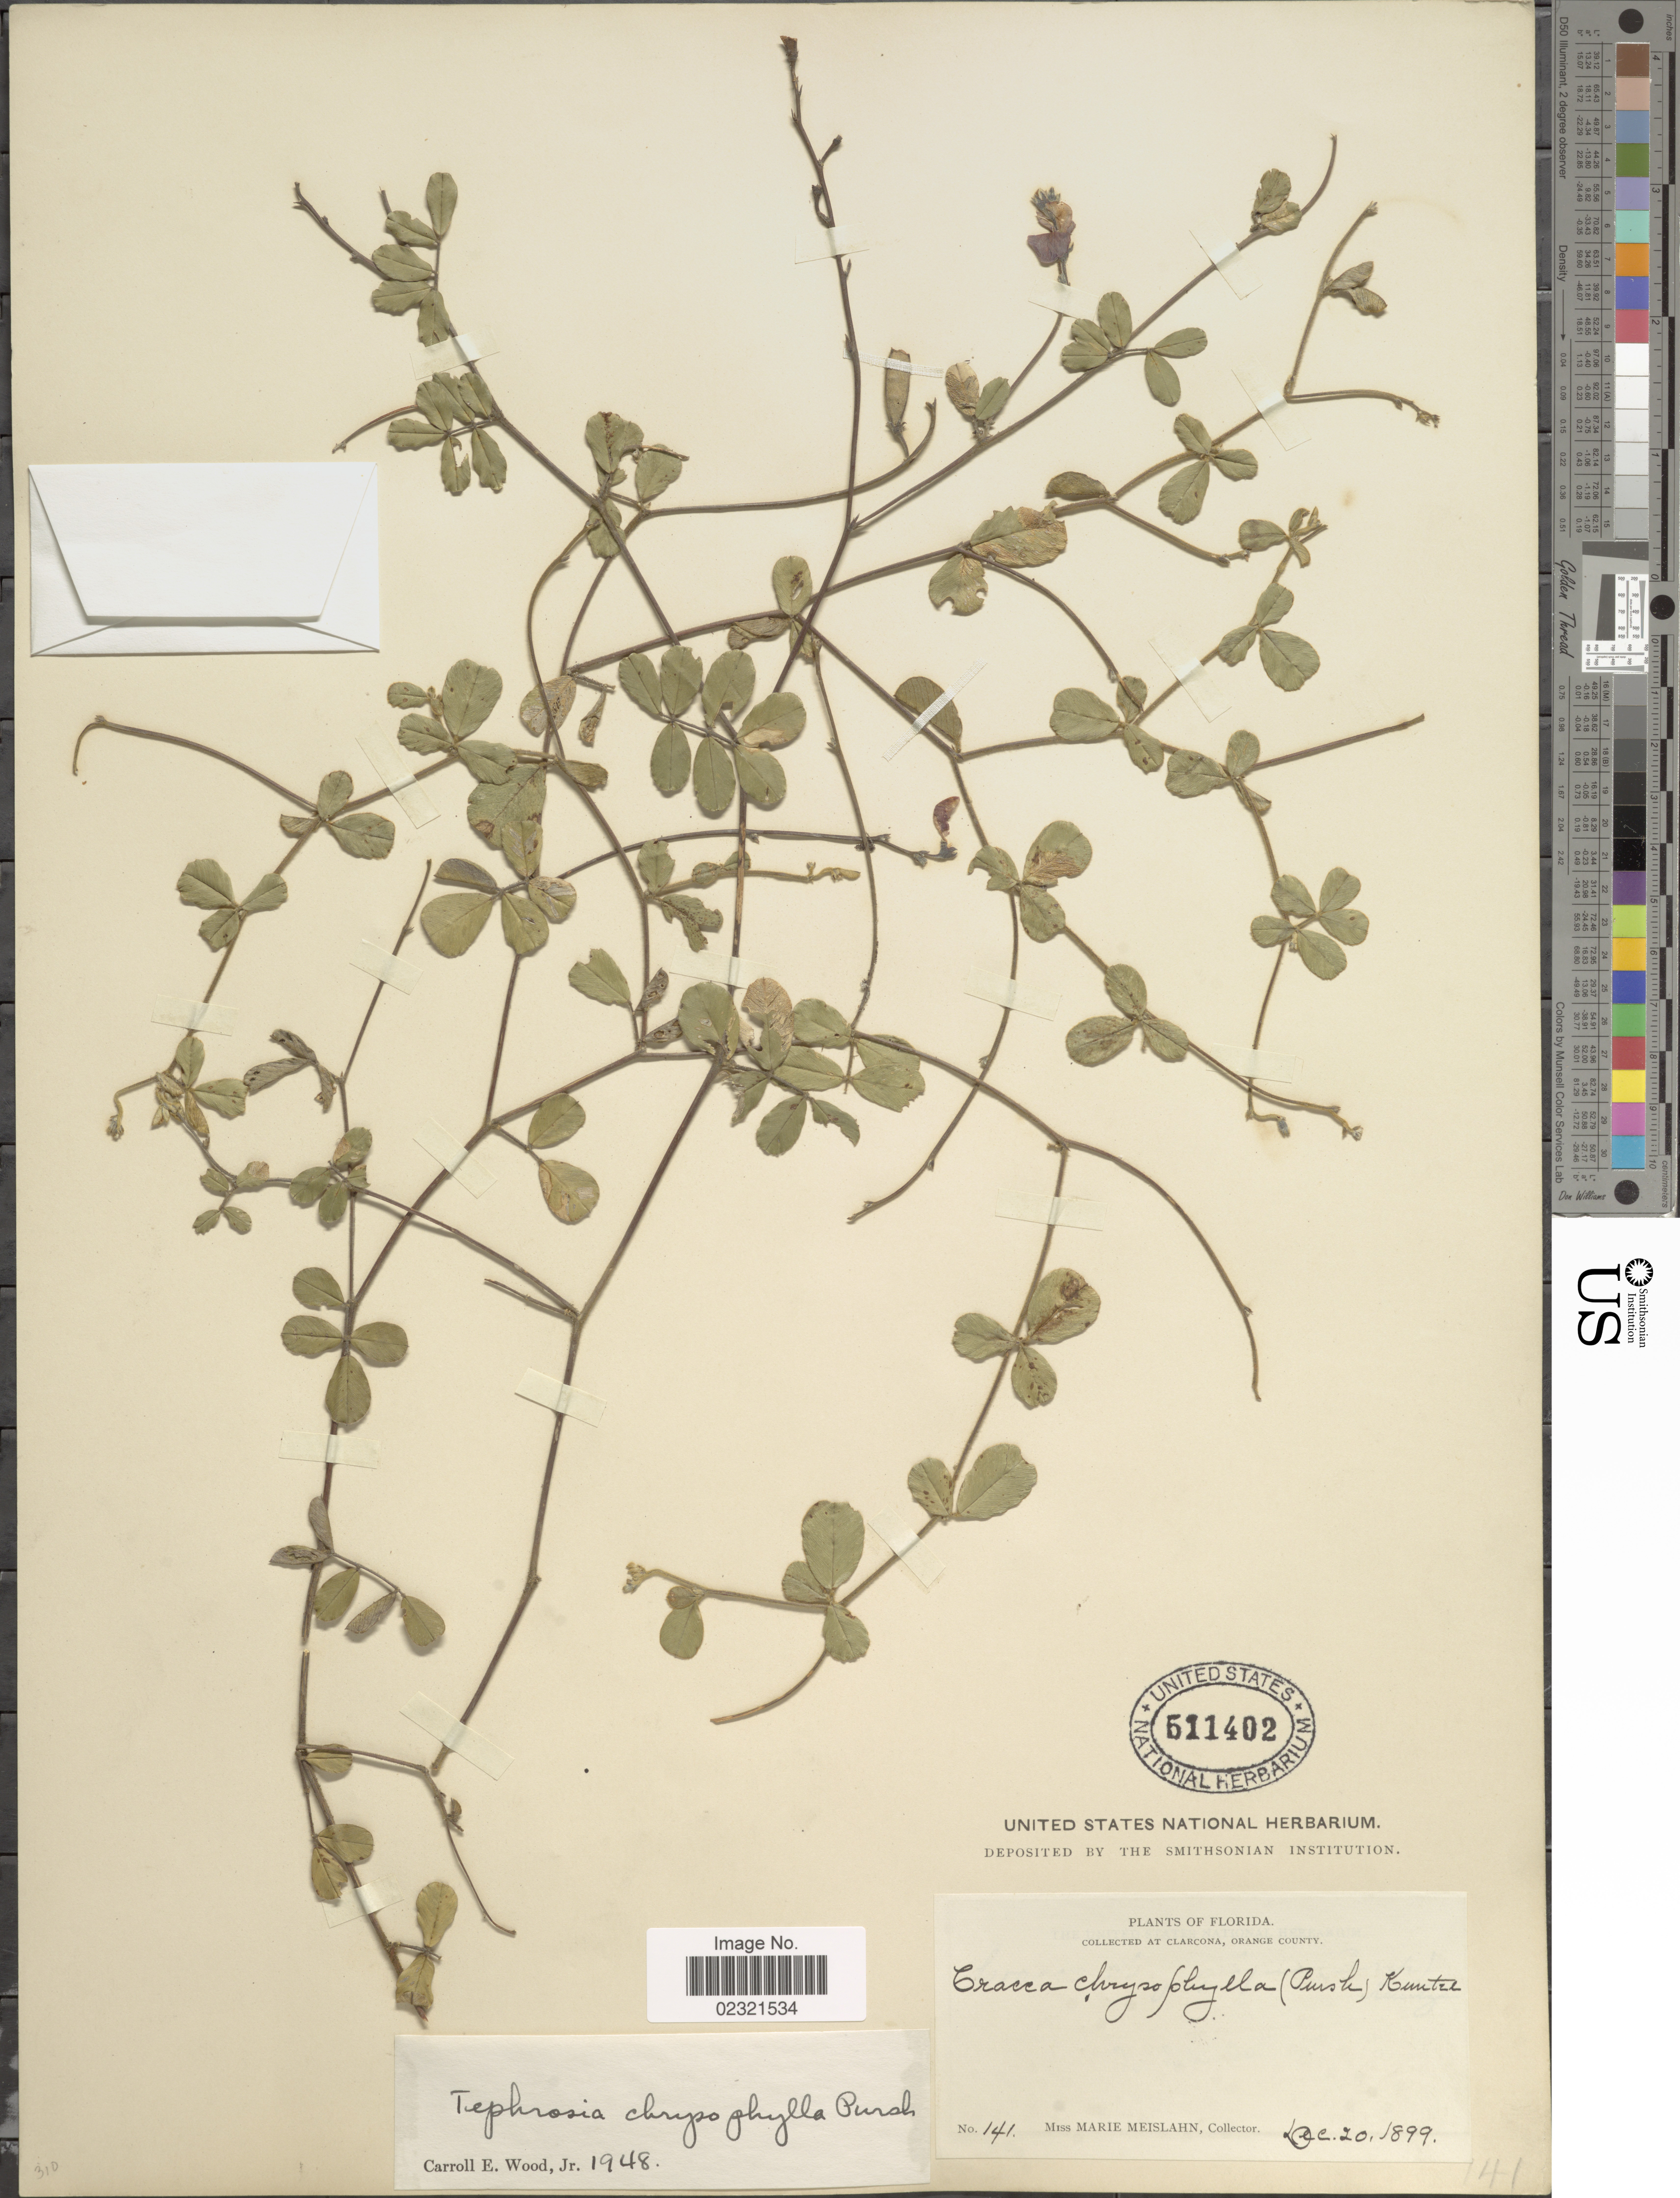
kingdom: Plantae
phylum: Tracheophyta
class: Magnoliopsida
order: Fabales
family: Fabaceae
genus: Tephrosia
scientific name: Tephrosia chrysophylla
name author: Pursh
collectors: M. Meislahn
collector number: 141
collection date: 1899-12-20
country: United States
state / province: Florida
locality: Clarcona, Orange County.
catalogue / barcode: US 511402